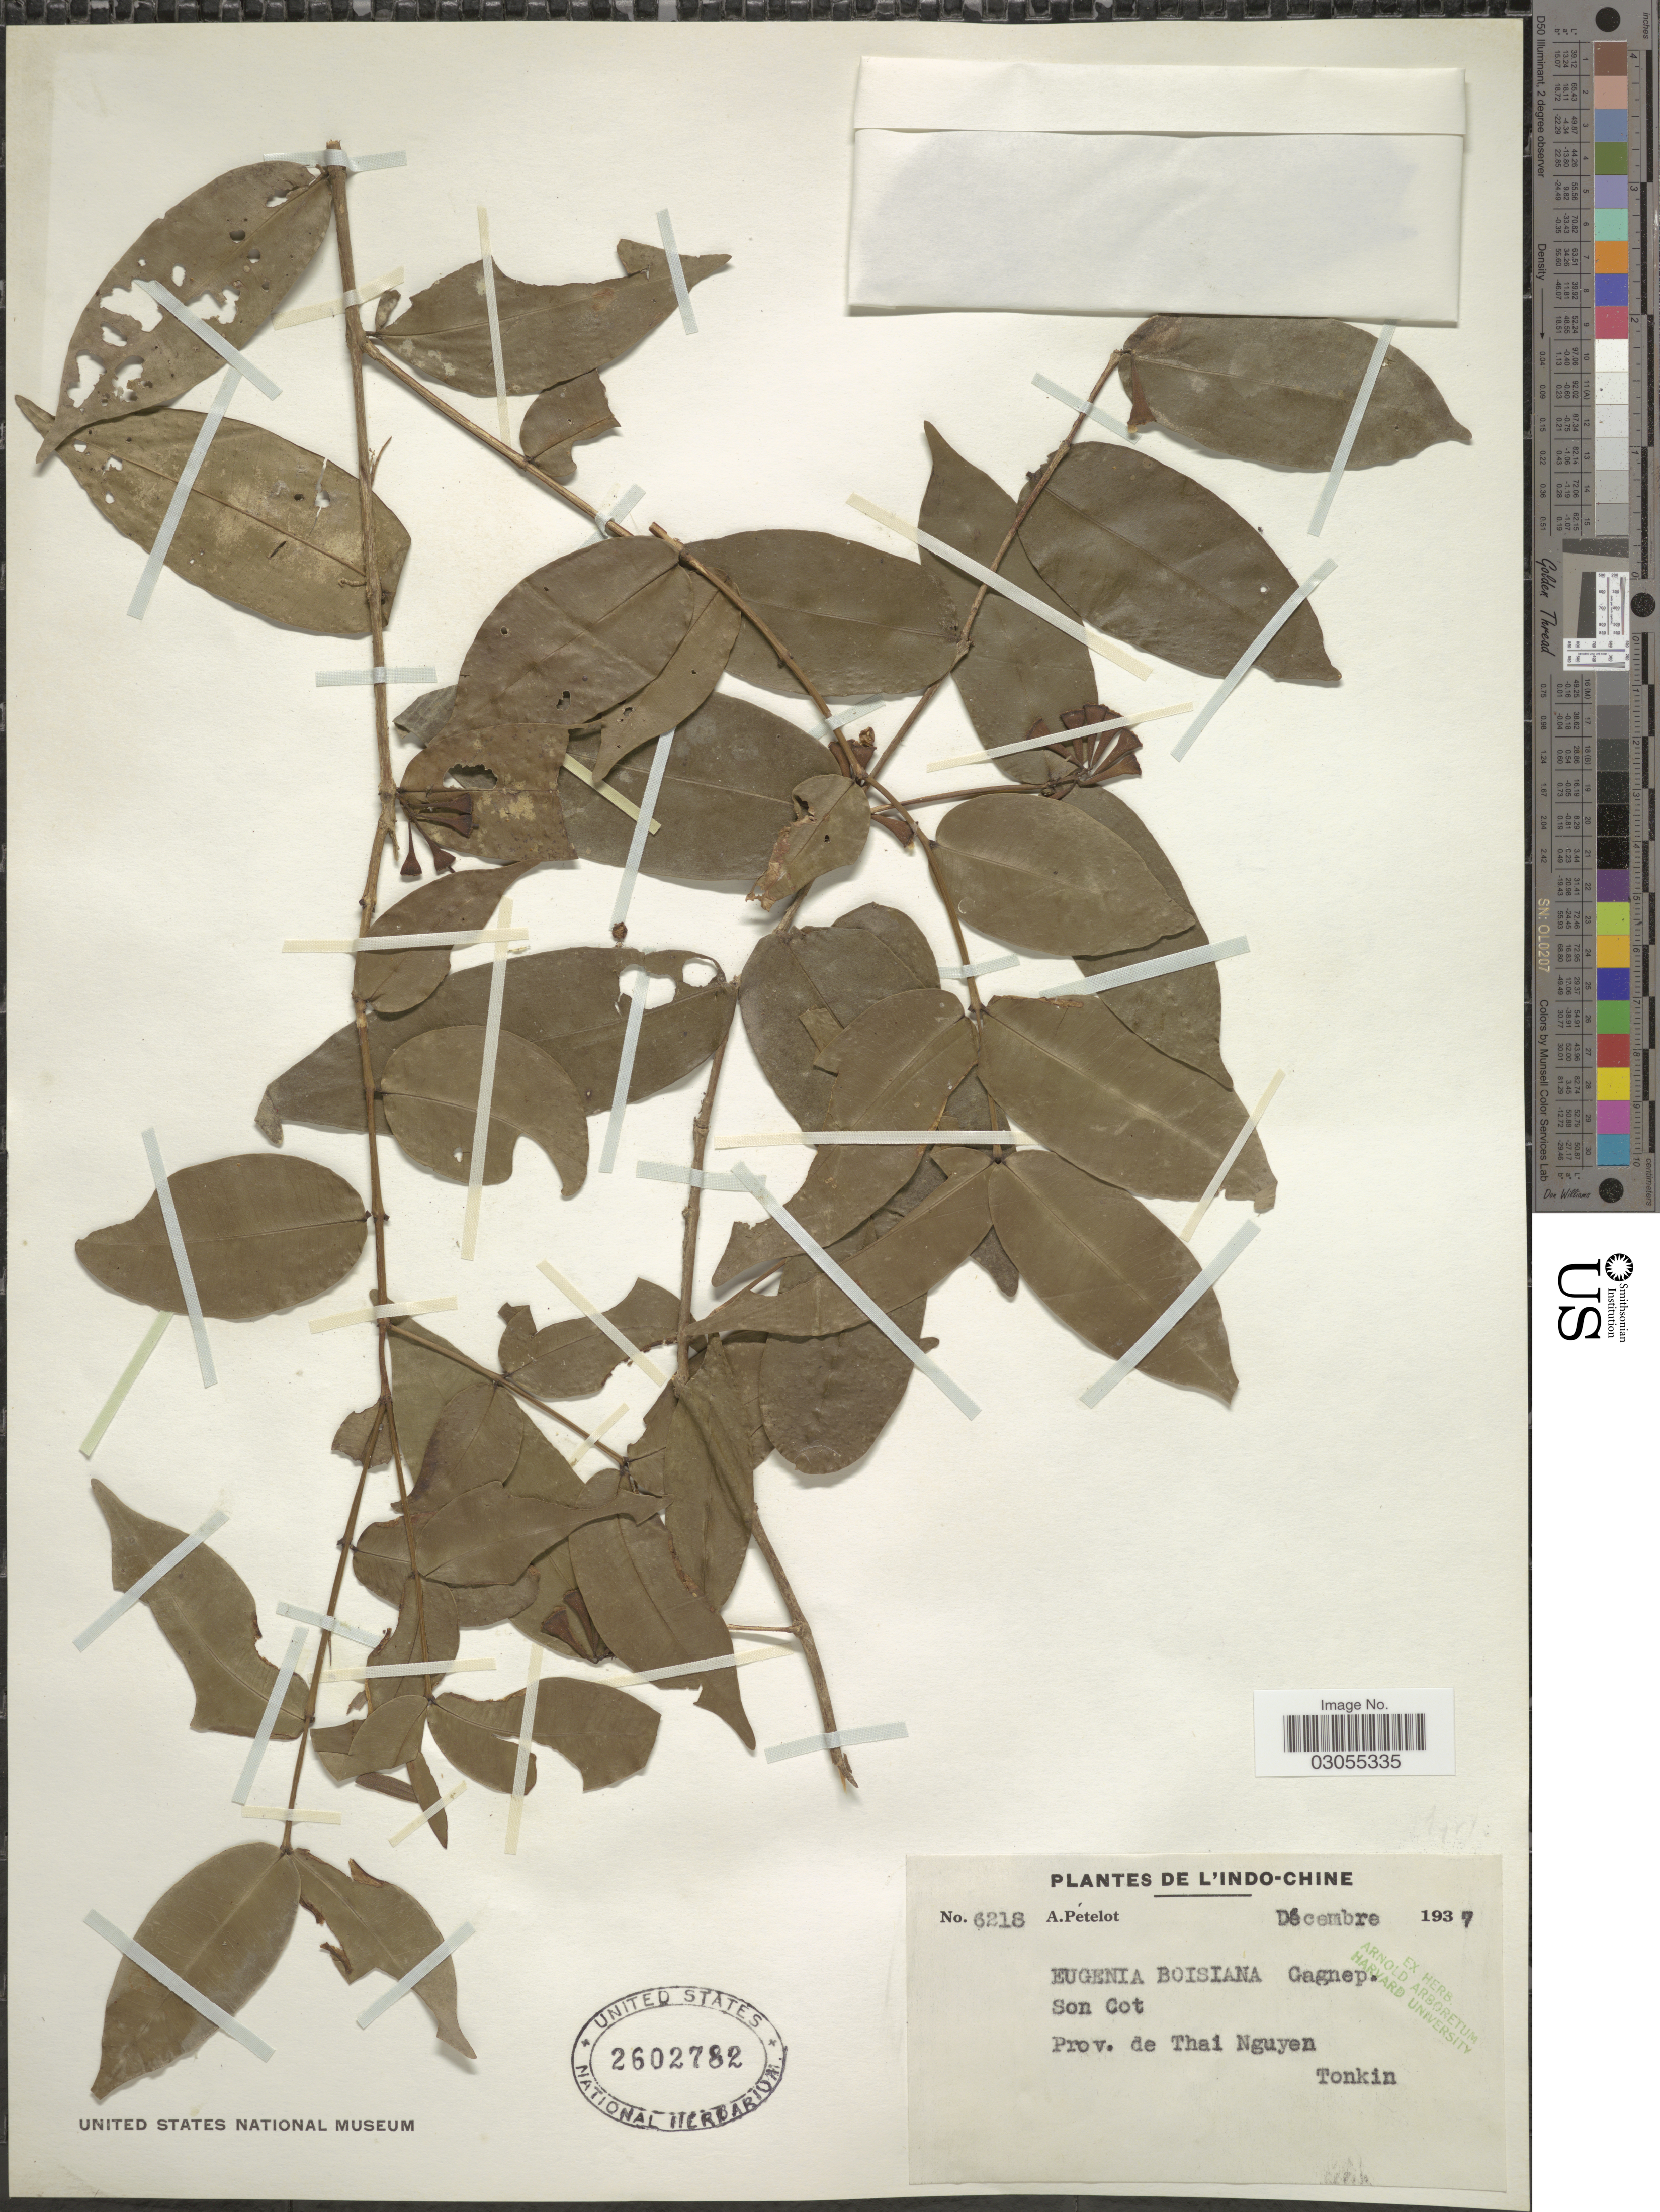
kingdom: Plantae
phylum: Tracheophyta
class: Magnoliopsida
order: Myrtales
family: Myrtaceae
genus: Syzygium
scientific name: Syzygium boisianum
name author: (Gagnep.) Merr. & L.M. Perry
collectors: A. Petelot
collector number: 6218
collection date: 1937-12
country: Vietnam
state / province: Thai Nguyen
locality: Indo-Chine. Son Cot. Tonkin.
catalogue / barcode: US 2602782